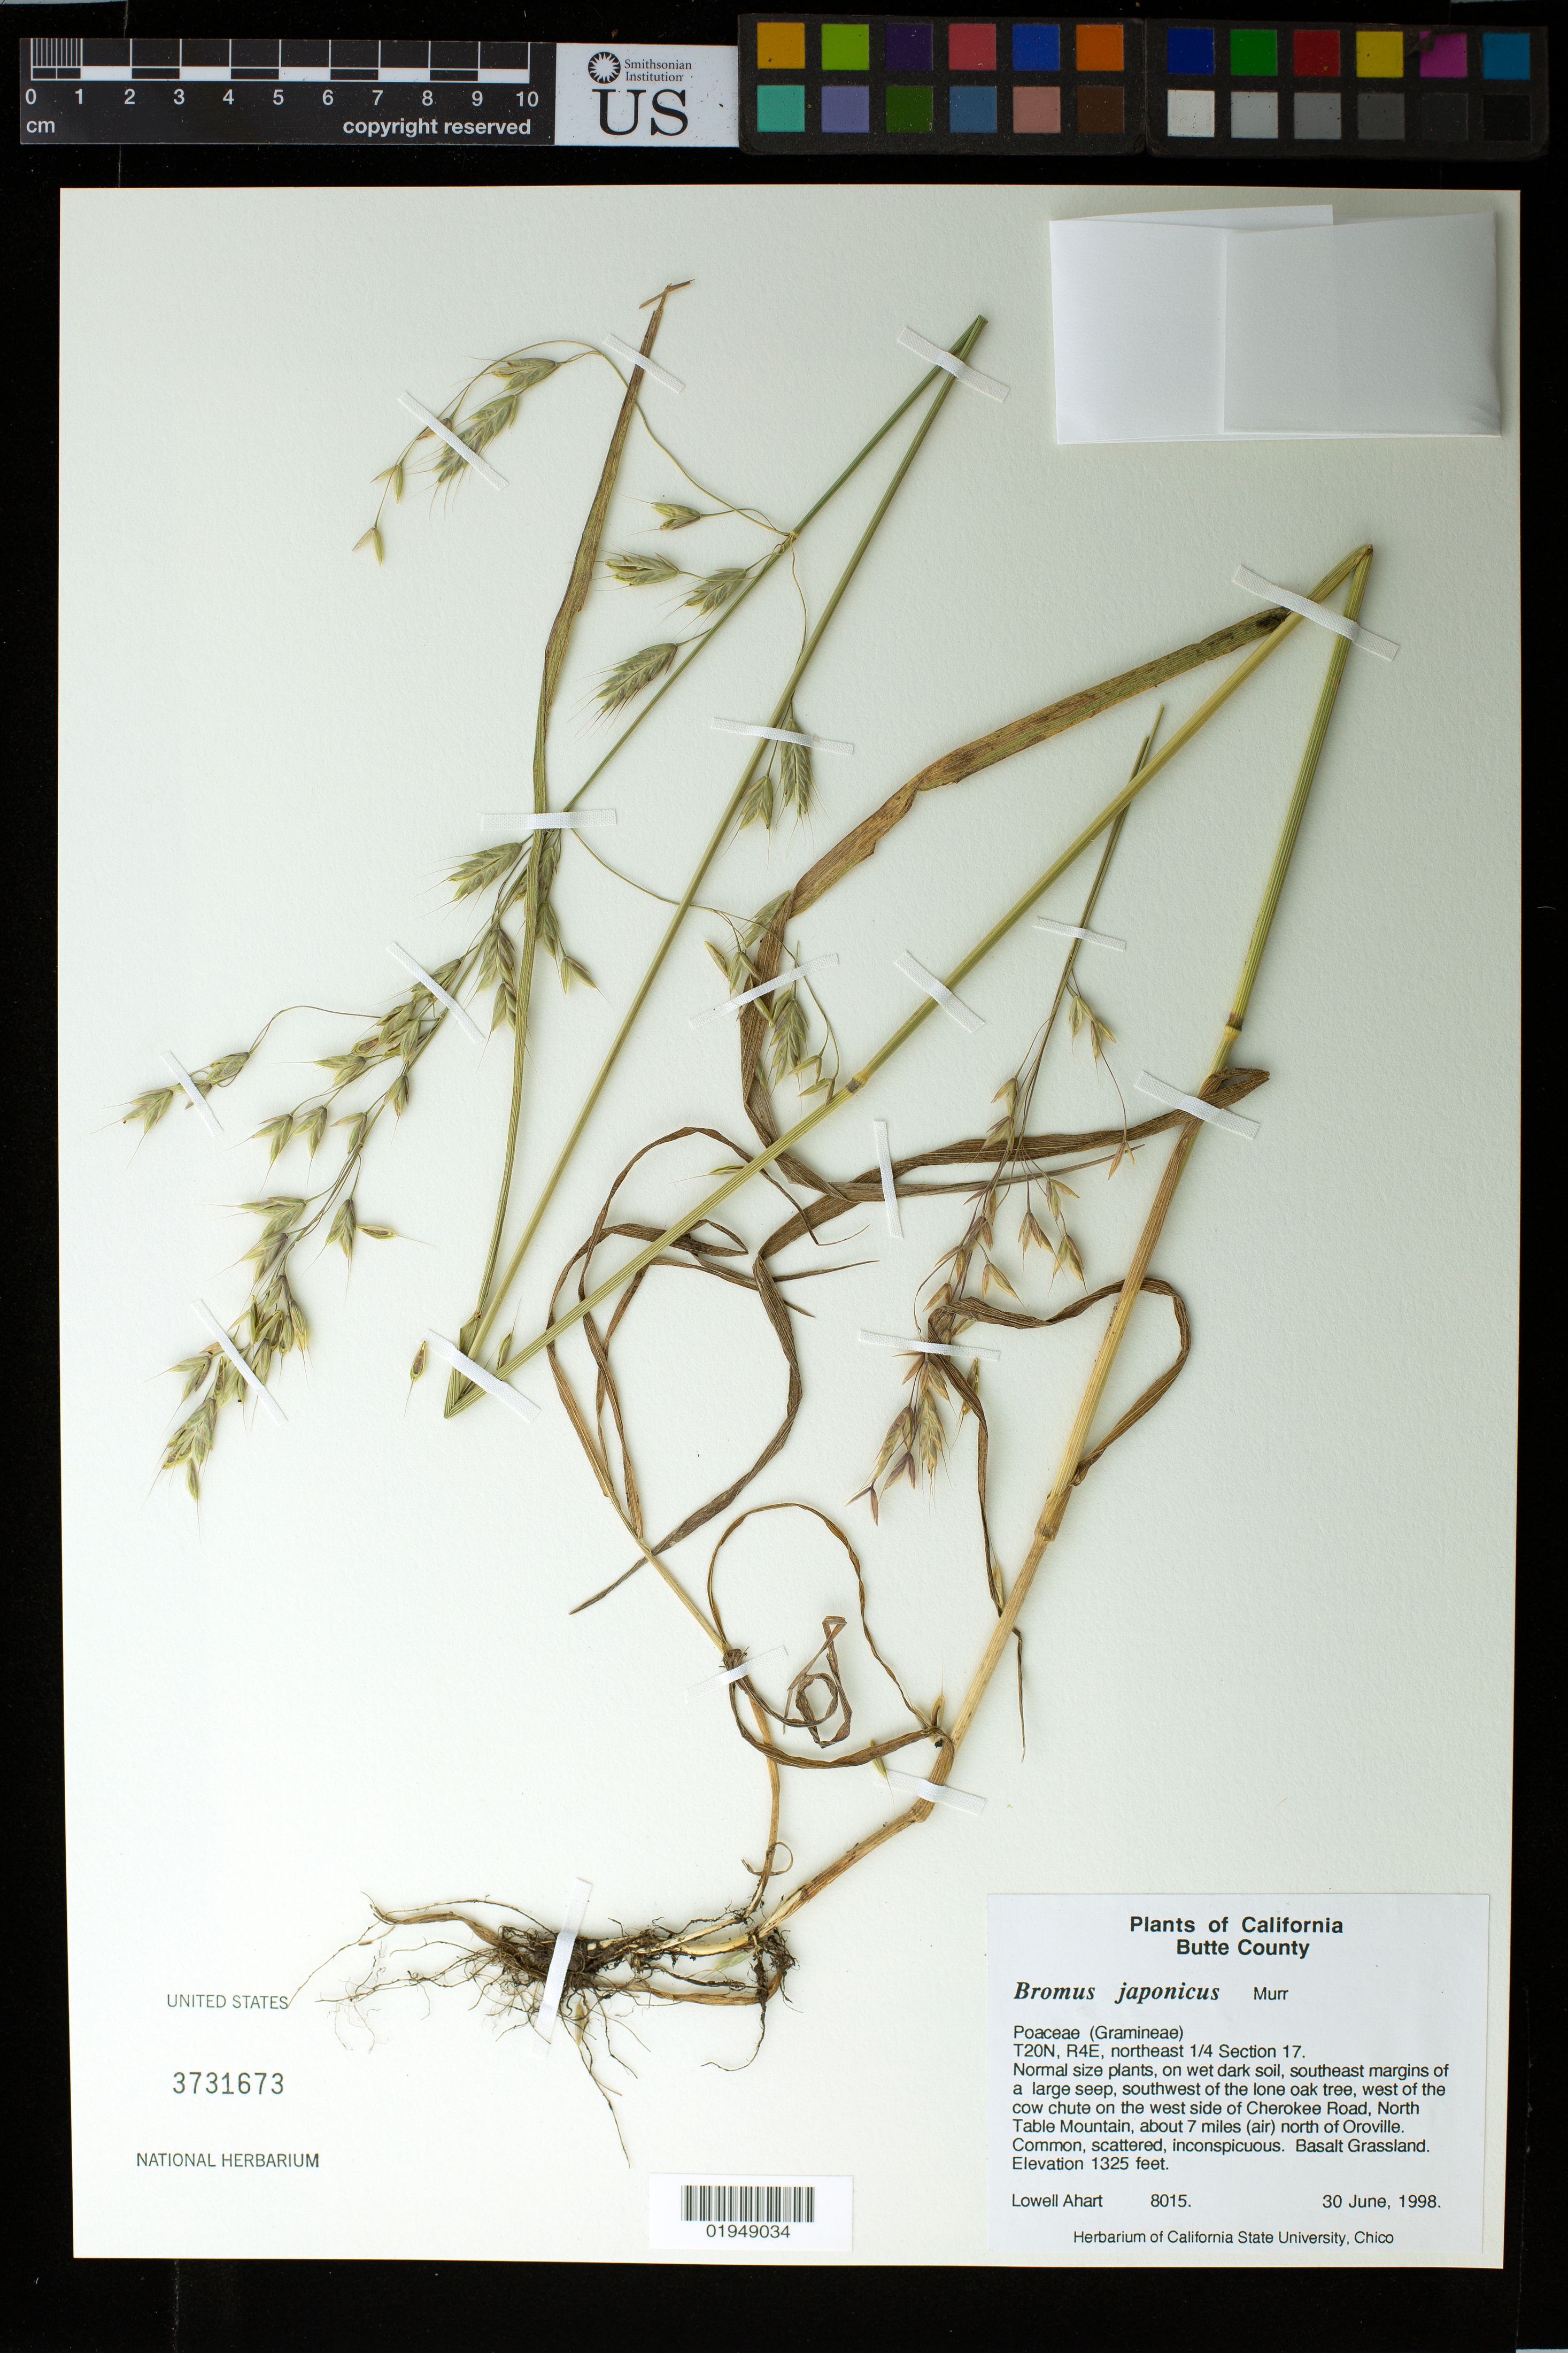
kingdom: Plantae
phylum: Tracheophyta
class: Liliopsida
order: Poales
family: Poaceae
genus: Bromus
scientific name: Bromus japonicus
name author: Houtt.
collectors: L. Ahart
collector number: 8015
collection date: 1998-06-30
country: United States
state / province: California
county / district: Butte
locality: Southeast margins of a large seep, southwest of the lone oak tree, west of the cow chute on the west side of Cherokee Road, North Table Mountain, about 7 miles (air) north of Oroville. T20N, R4E, northeast 1/4 Section 17.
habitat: basalt grassland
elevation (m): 404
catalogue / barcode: US 3731673